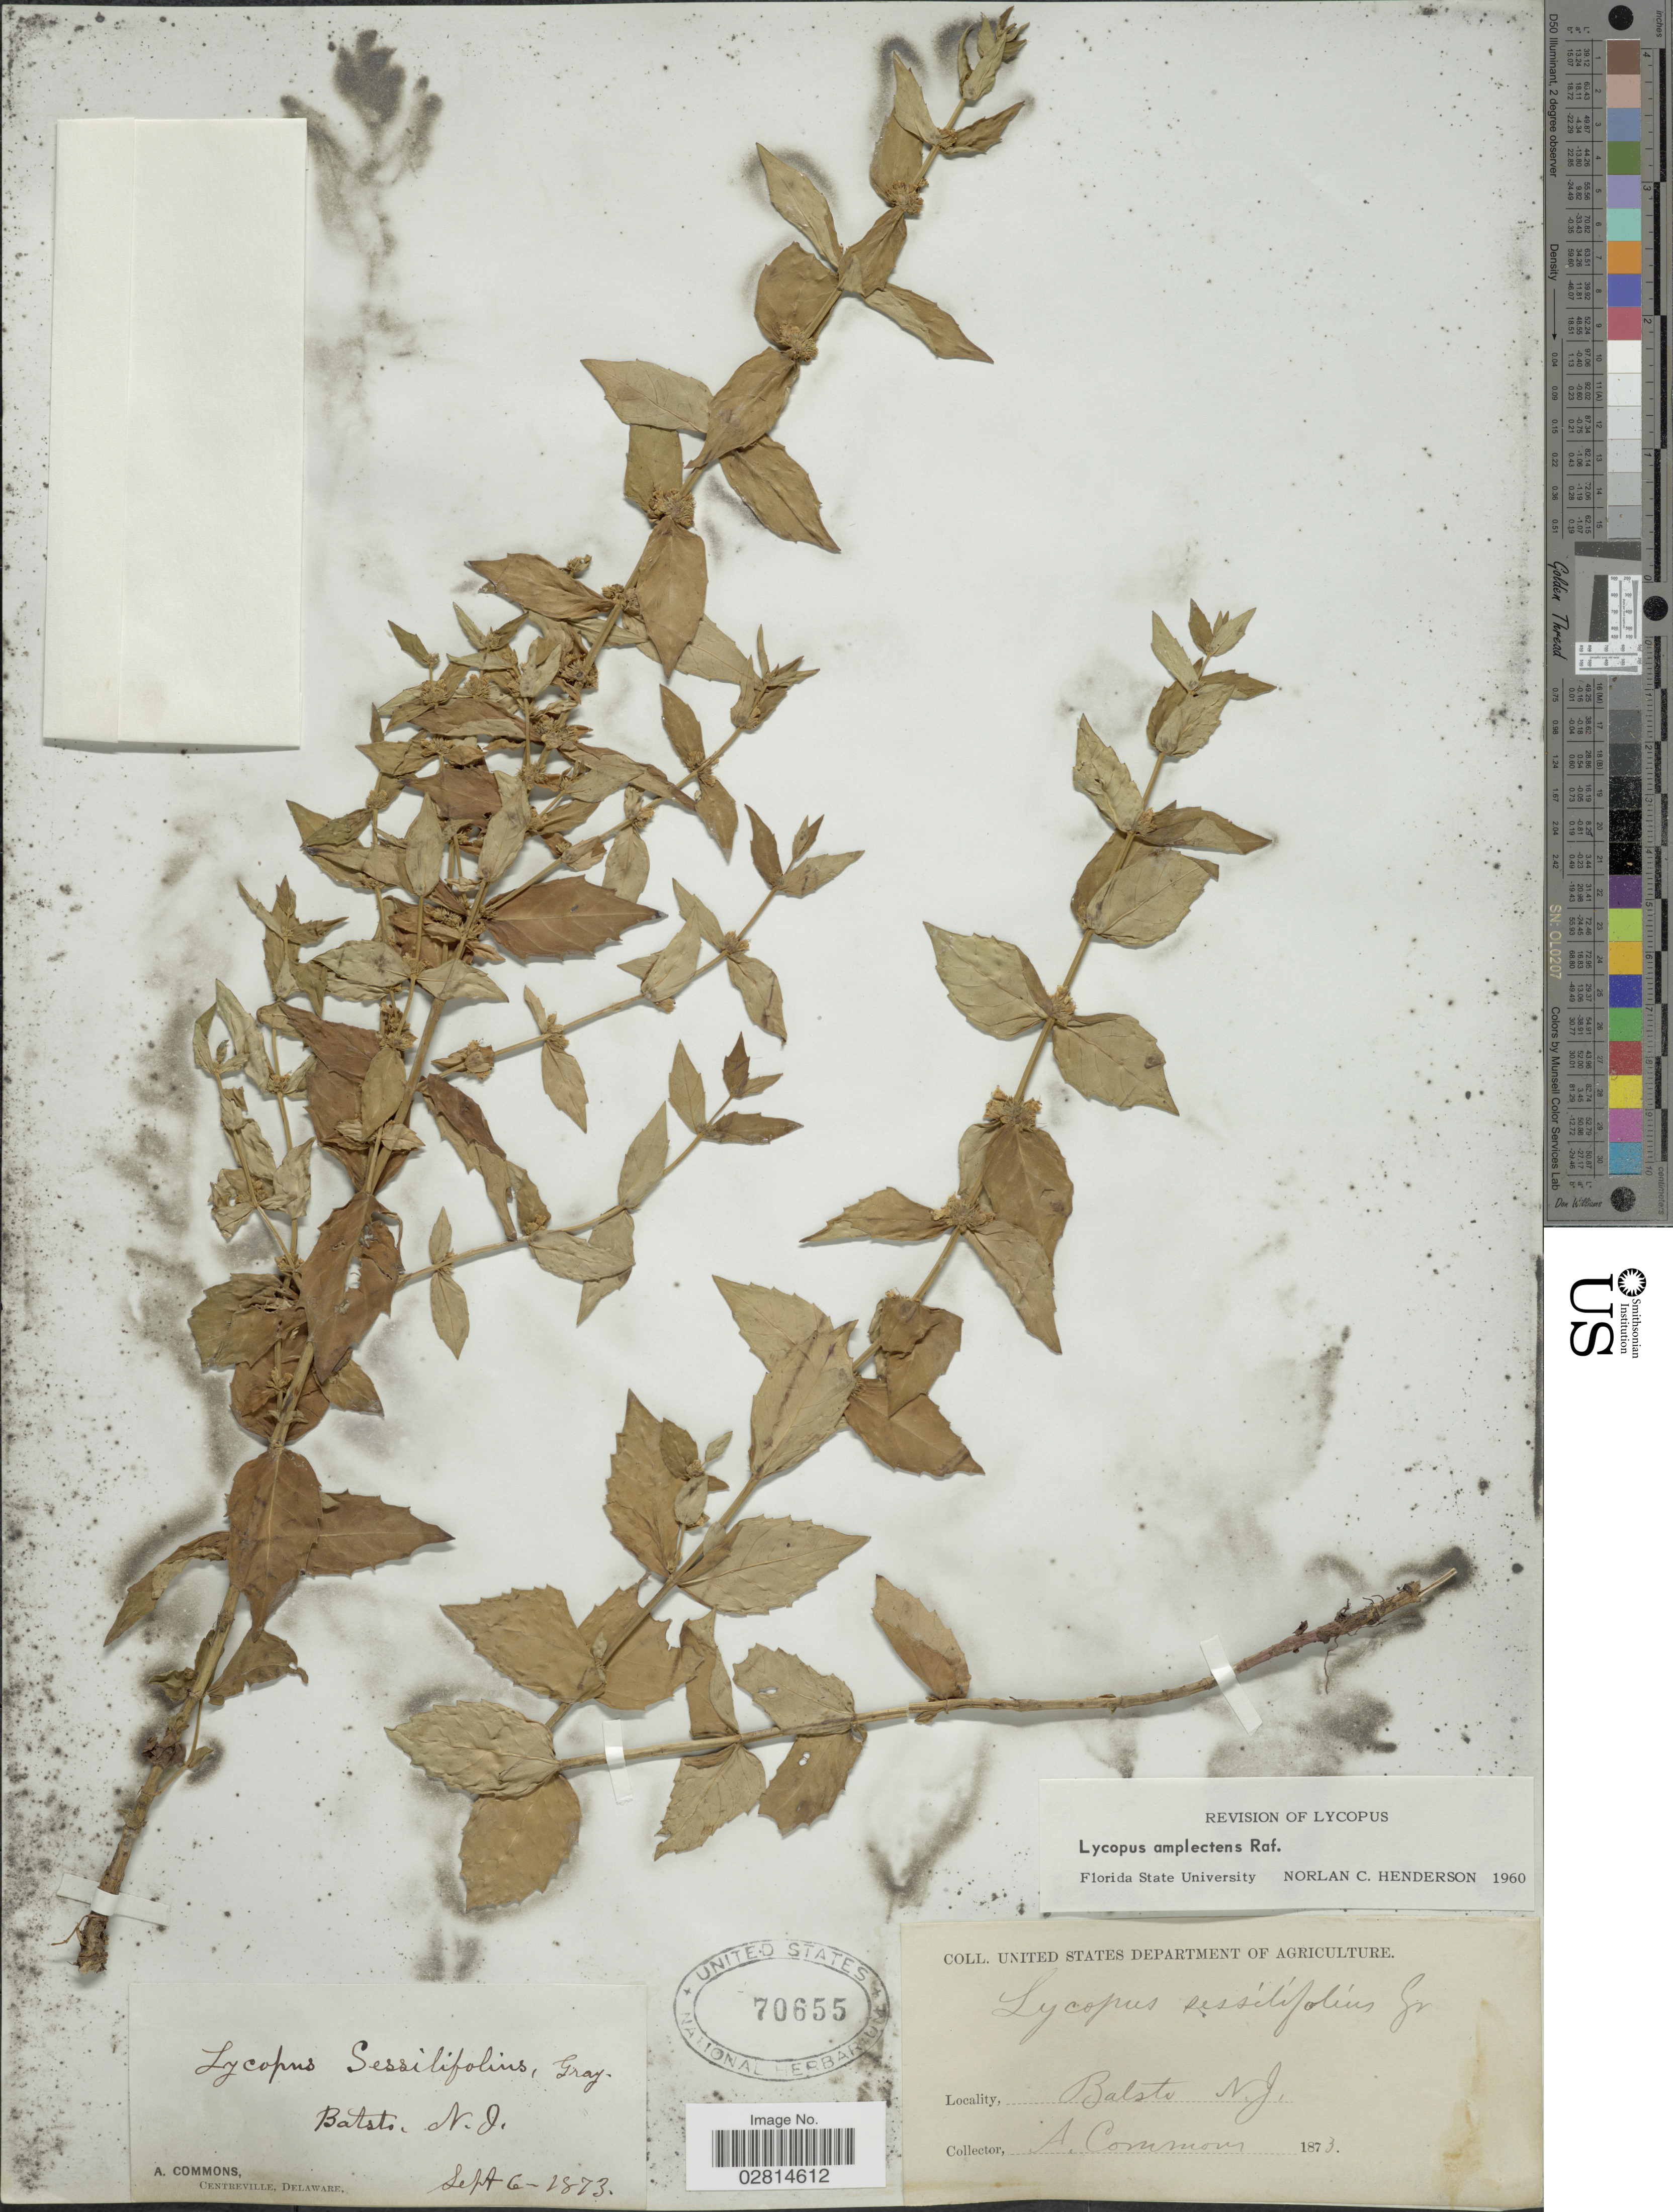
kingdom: Plantae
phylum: Tracheophyta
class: Magnoliopsida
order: Lamiales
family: Lamiaceae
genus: Lycopus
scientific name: Lycopus amplectens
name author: Raf.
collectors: A. Commons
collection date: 1873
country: United States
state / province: New Jersey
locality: Batsto.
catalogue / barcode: US 70655